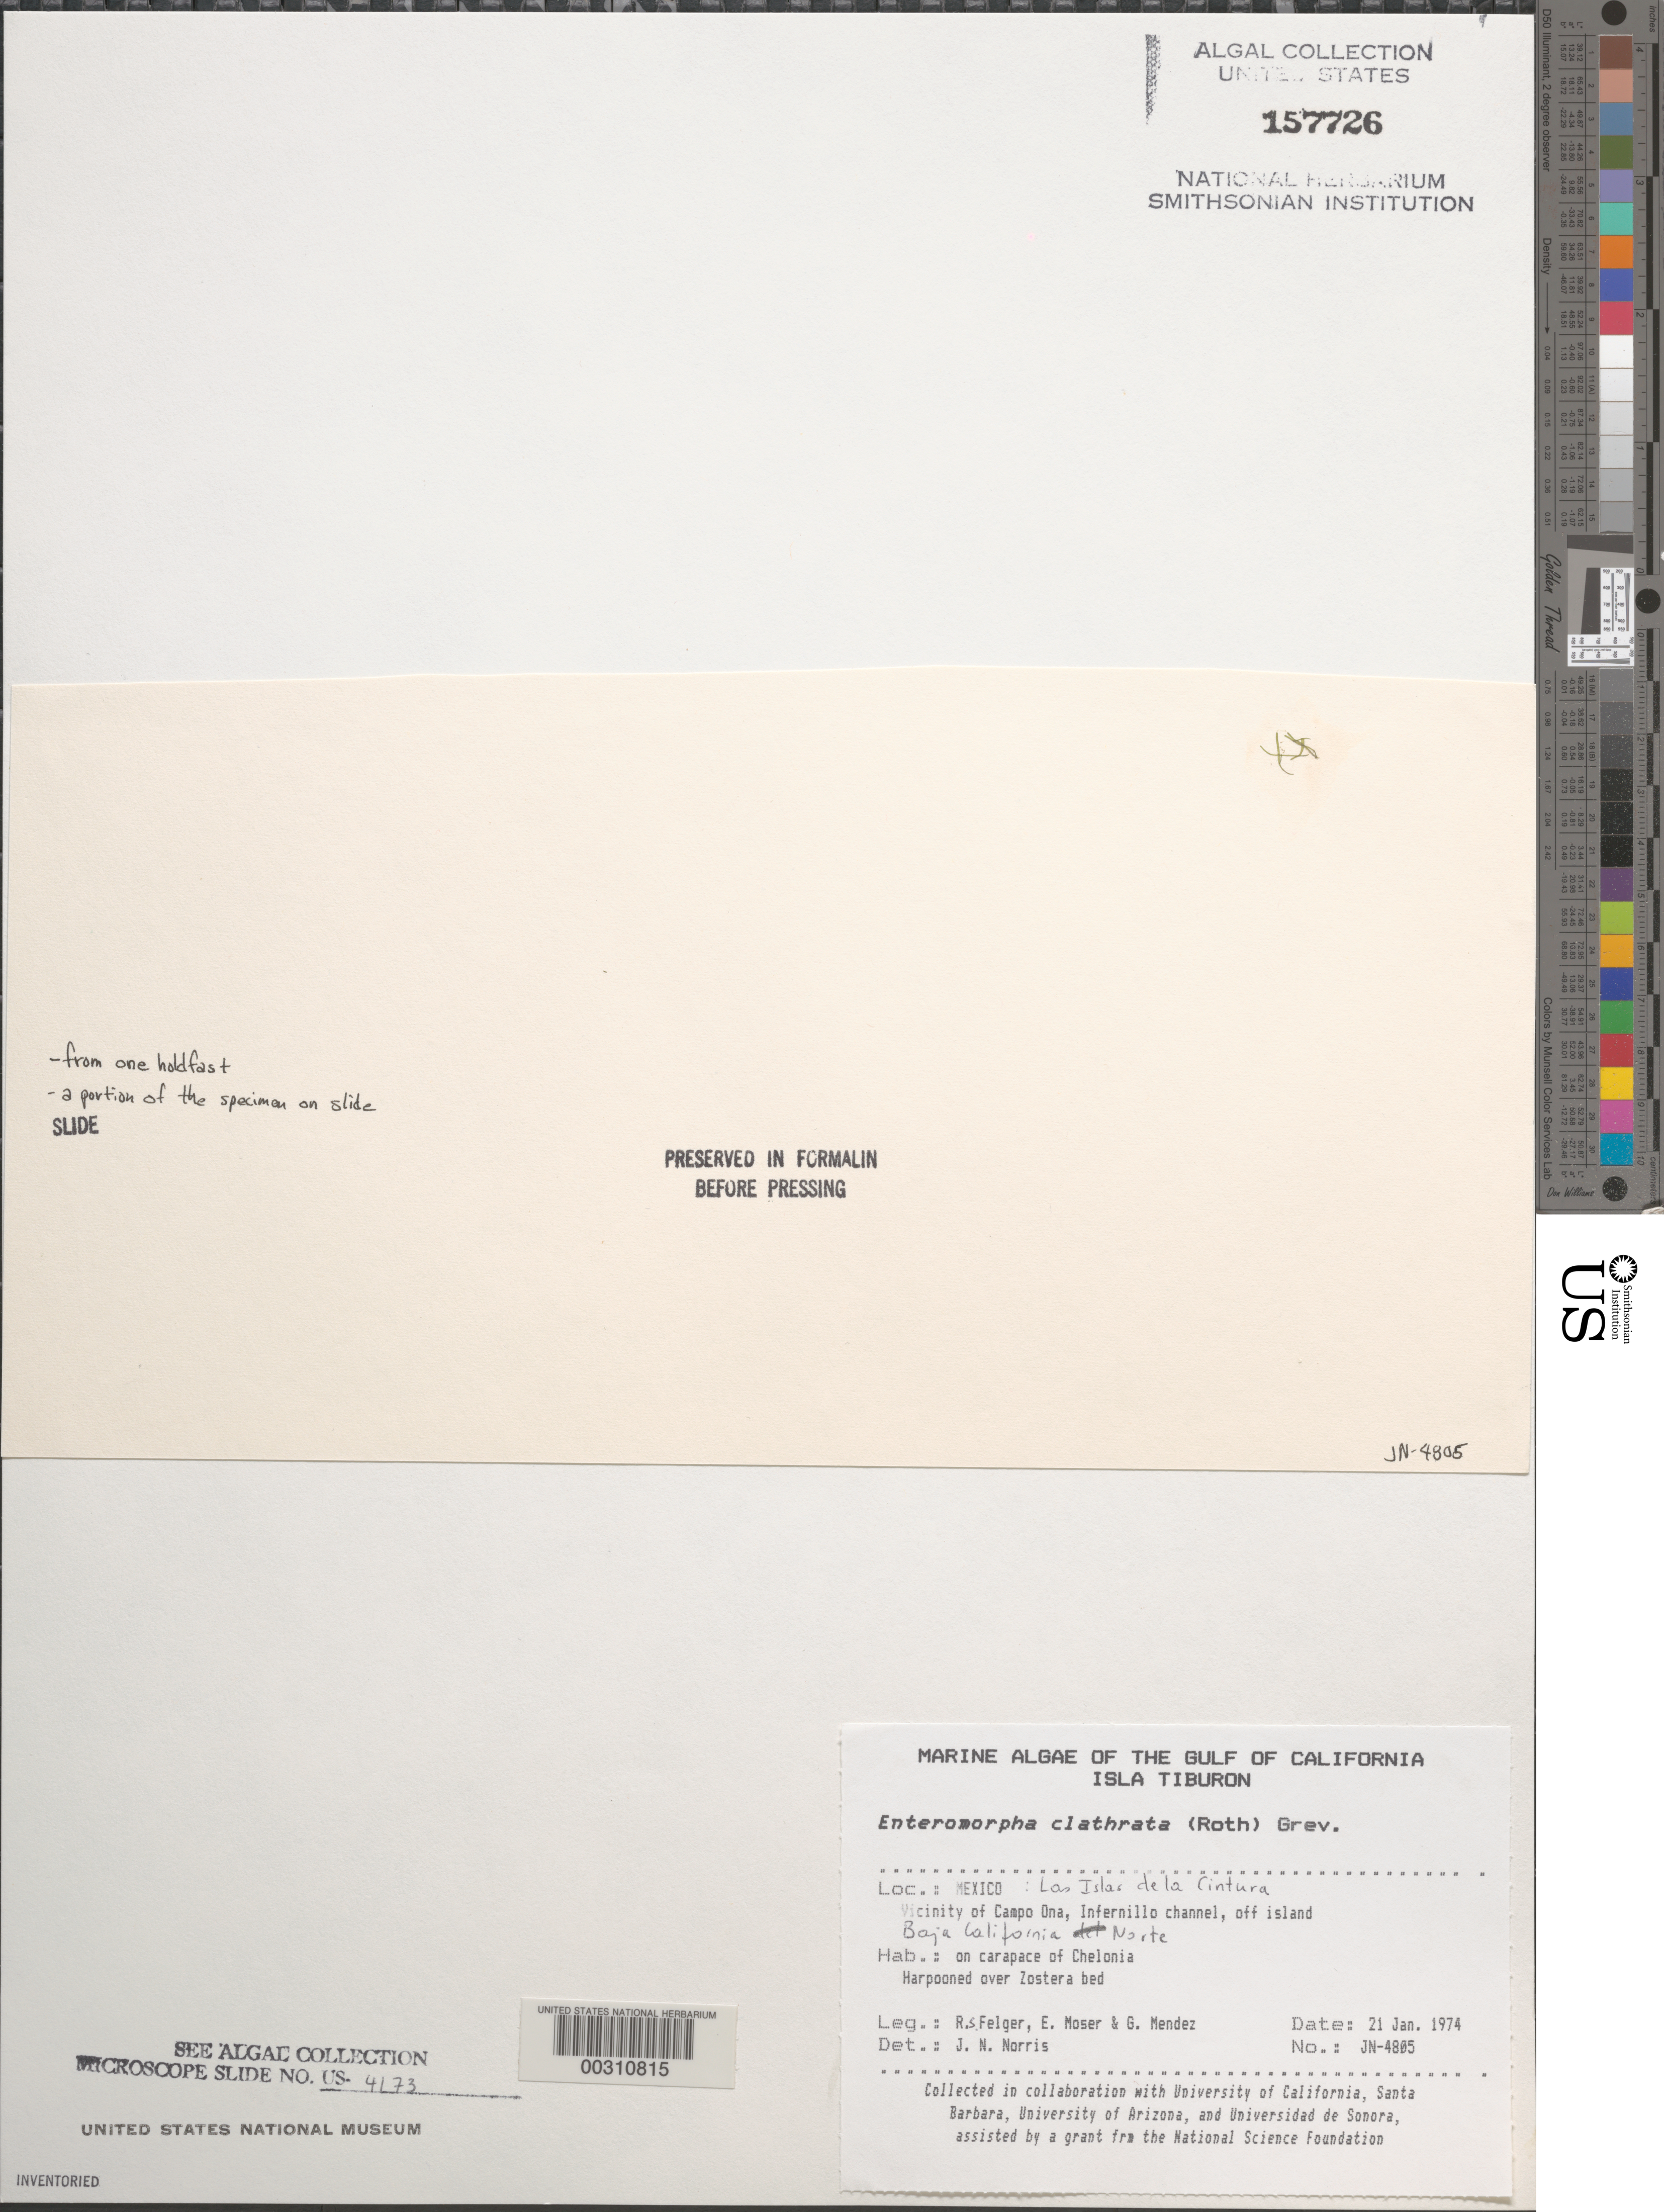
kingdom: Plantae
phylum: Chlorophyta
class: Ulvophyceae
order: Ulvales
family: Ulvaceae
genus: Ulva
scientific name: Ulva linza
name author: L.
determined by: Algae name updating Project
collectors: R. S. Felger, E. Moser & G. Mendez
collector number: JN-4805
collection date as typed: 21 Jan 1974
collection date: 1974-01-21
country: Mexico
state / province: Sonora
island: Isla Tiburon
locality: Campo Ona area, Infernillo Channel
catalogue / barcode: US 157726